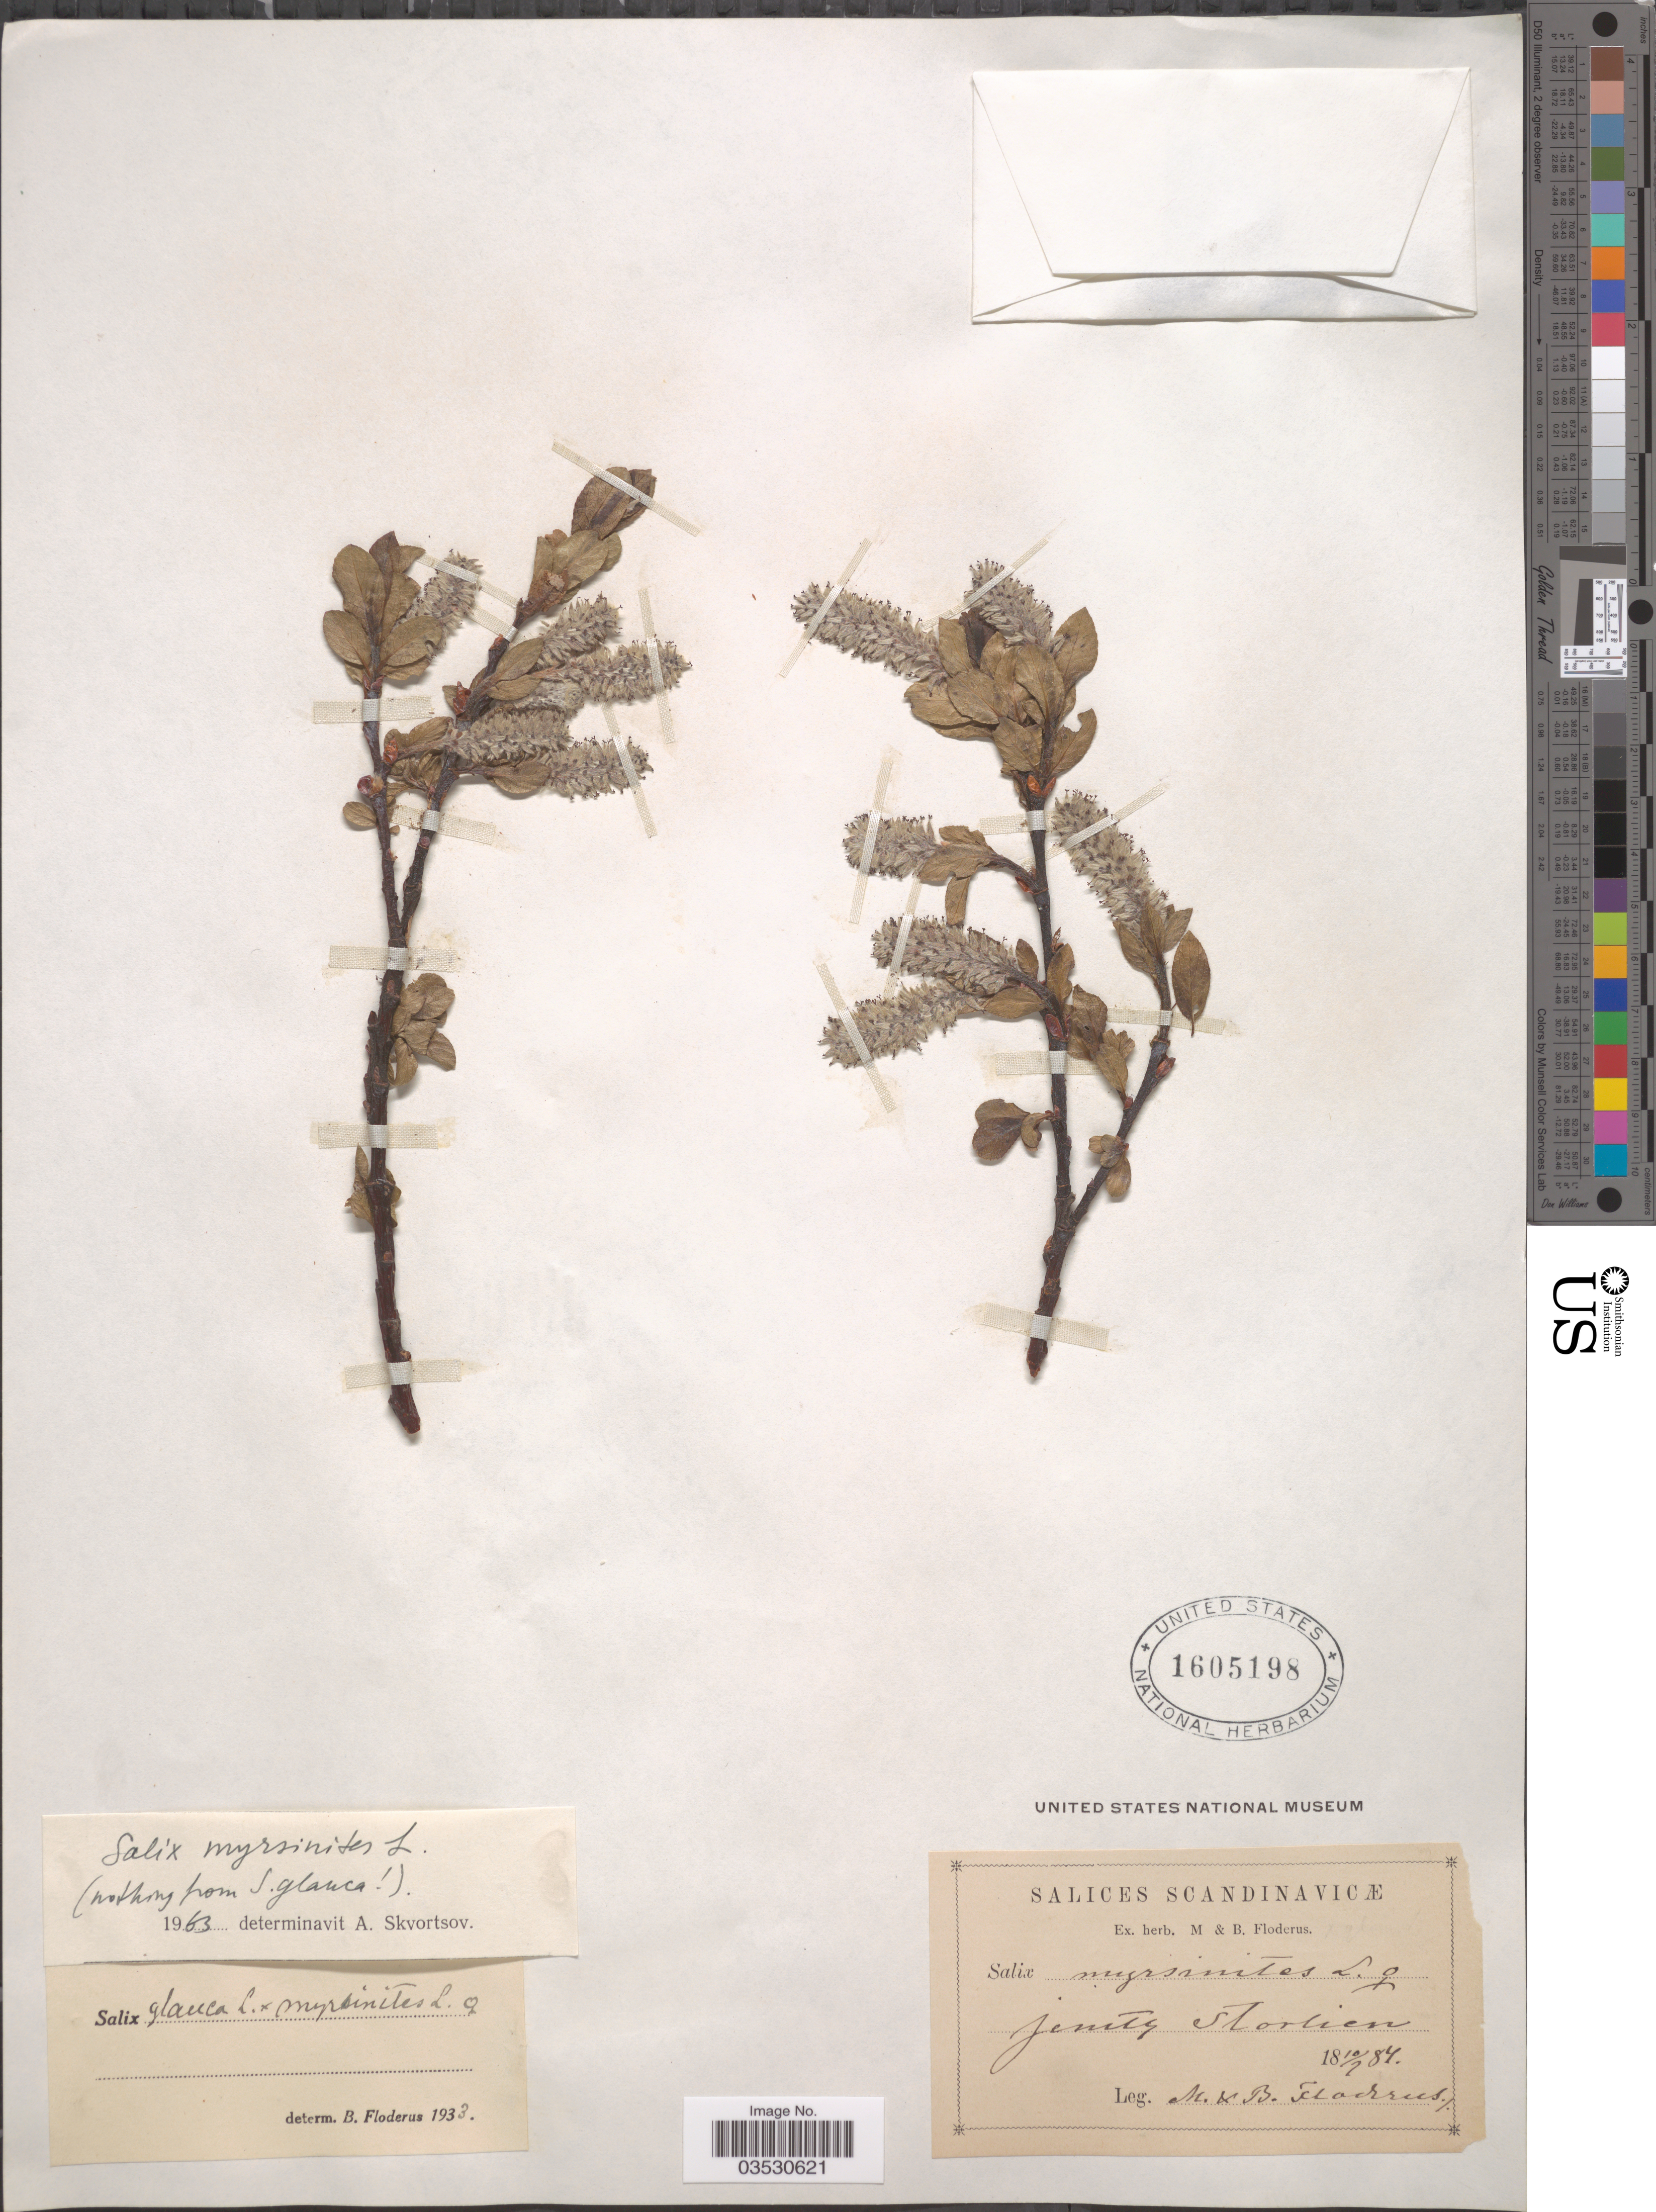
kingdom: Plantae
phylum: Tracheophyta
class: Magnoliopsida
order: Malpighiales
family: Salicaceae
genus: Salix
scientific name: Salix myrsinites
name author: L.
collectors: M. Floderus & B. G. O. Floderus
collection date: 1884-07-10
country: Sweden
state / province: Jämtland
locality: Scandinavicae. Jemty Storlien.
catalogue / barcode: US 1605198